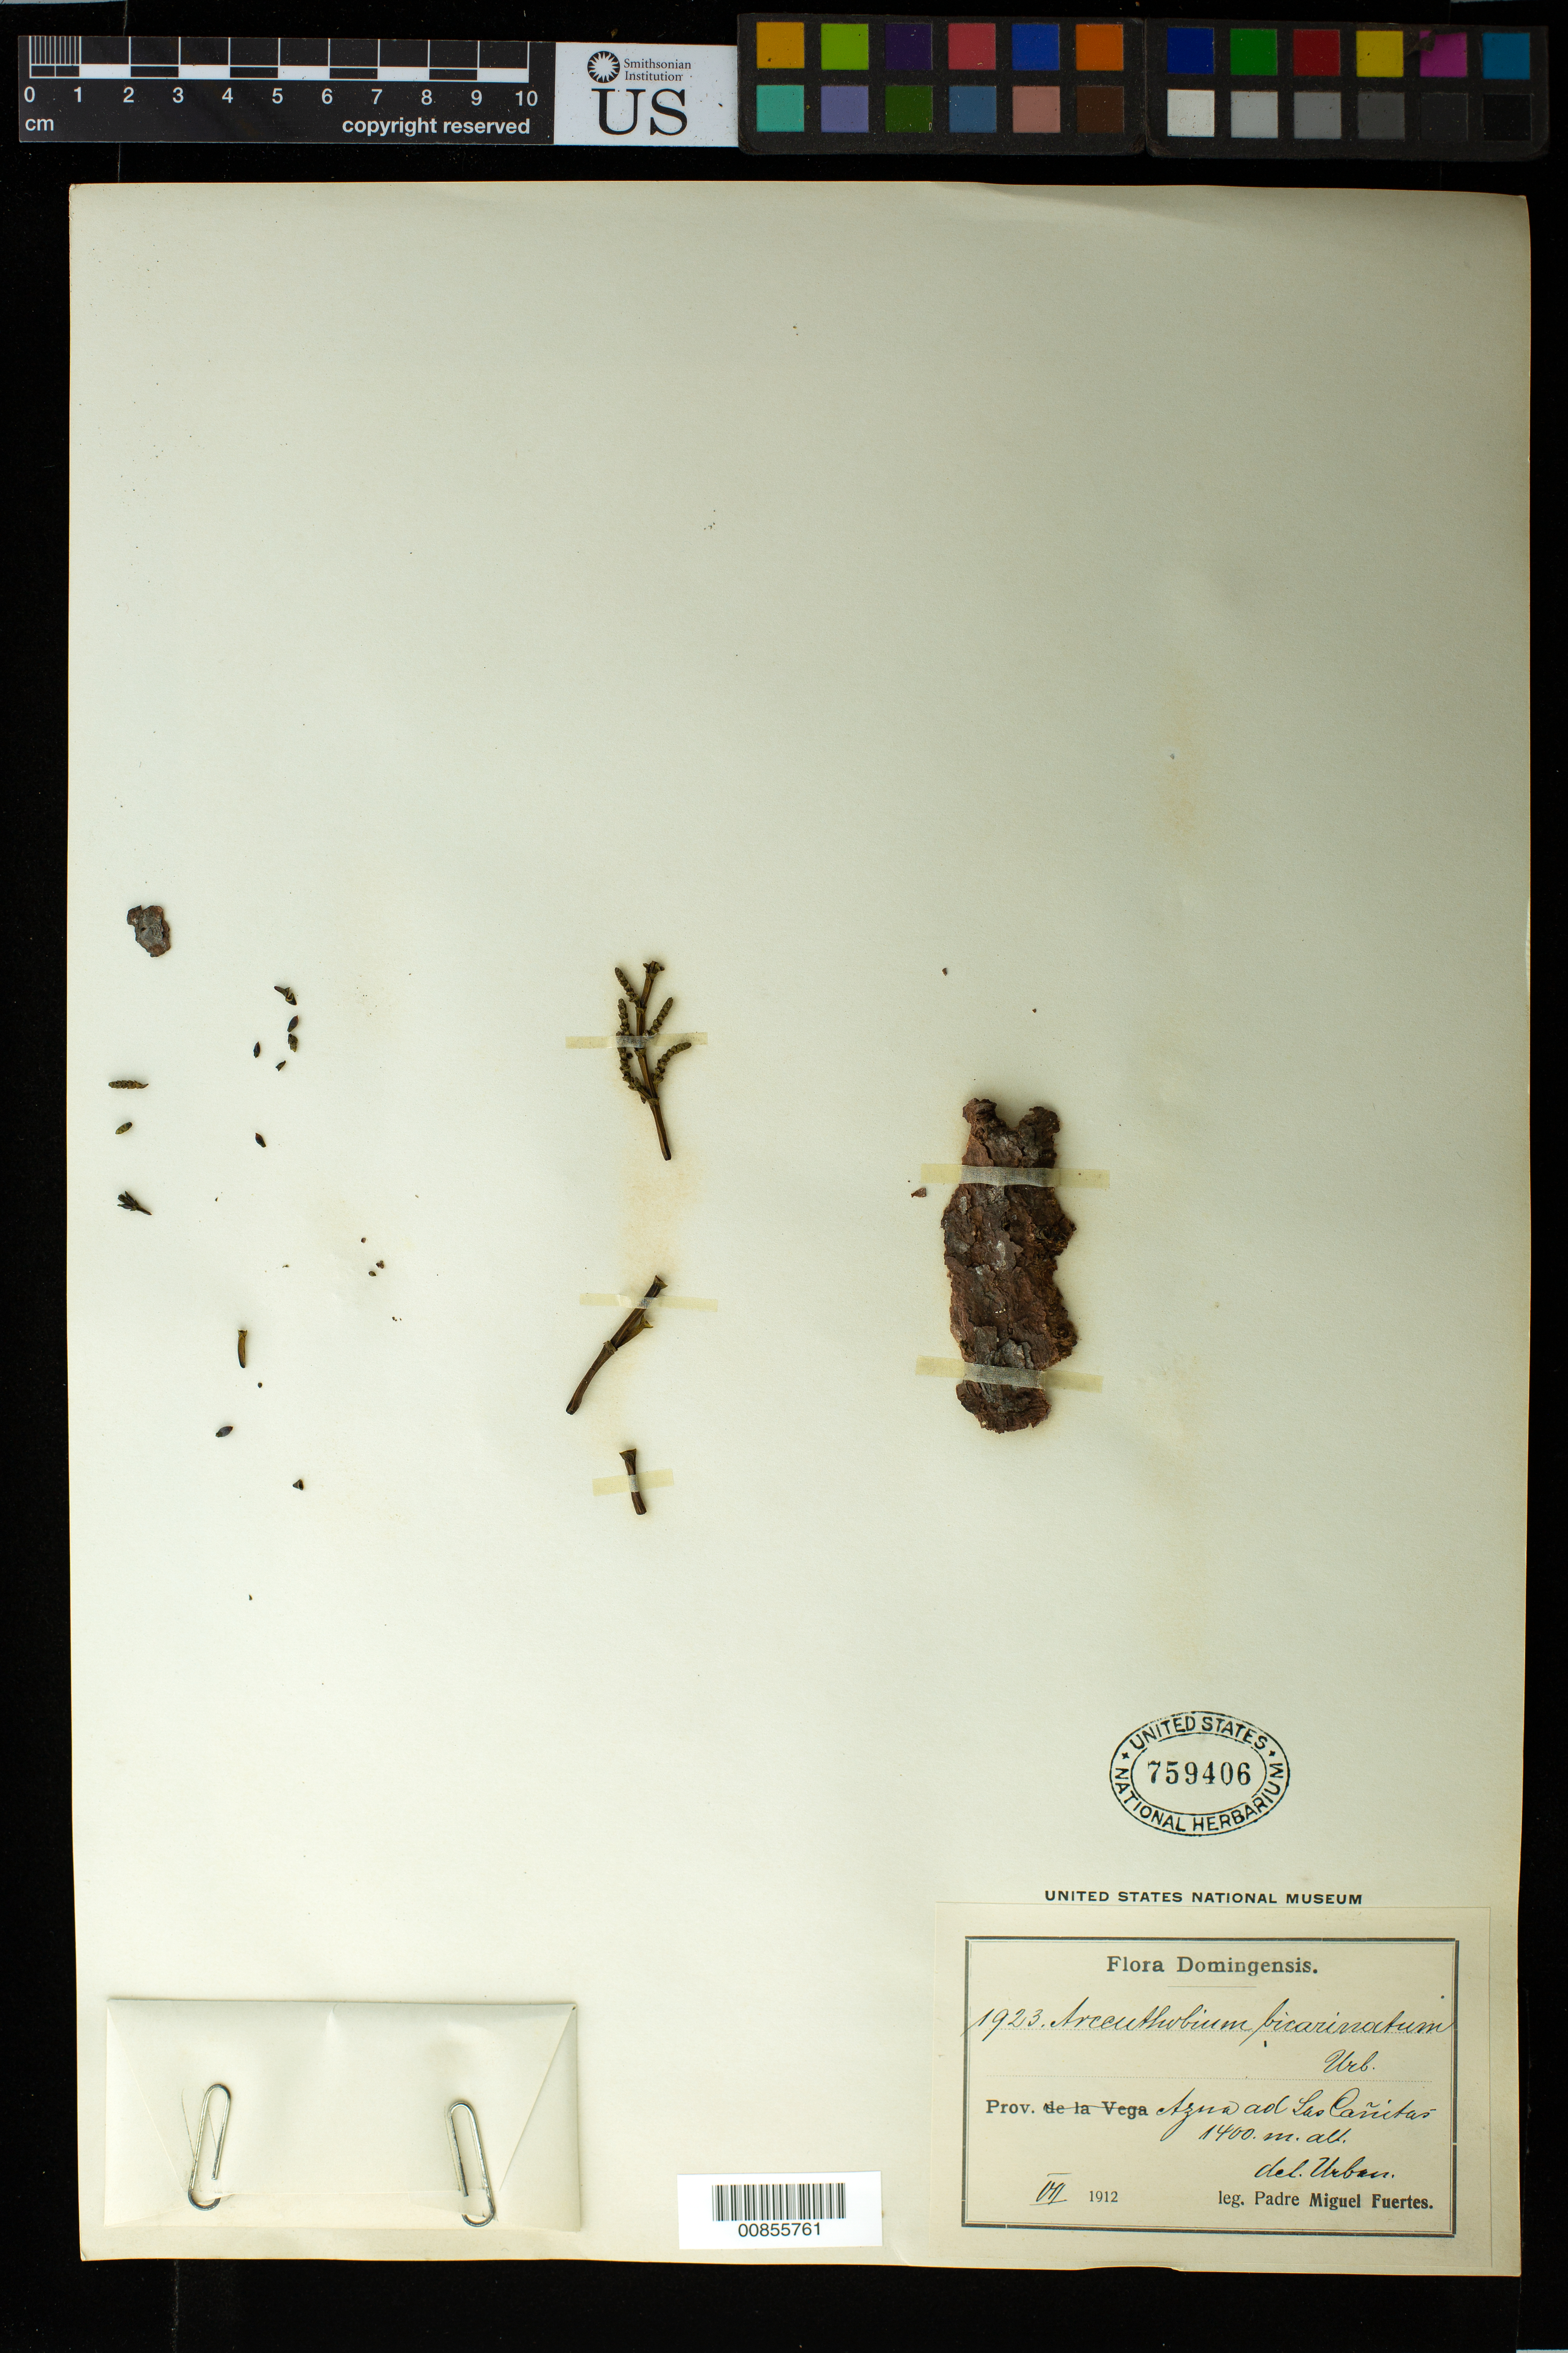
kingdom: Plantae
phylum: Tracheophyta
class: Magnoliopsida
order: Santalales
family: Viscaceae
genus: Arceuthobium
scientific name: Arceuthobium bicarinatum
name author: Urb.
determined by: Urban, Ignatz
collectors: M. D. Fuertes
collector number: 1923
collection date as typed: Jul 1912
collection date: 1912-07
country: Dominican Republic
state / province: Azua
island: Hispaniola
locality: Ad Las Cañitas.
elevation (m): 1400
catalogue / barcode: US 759406